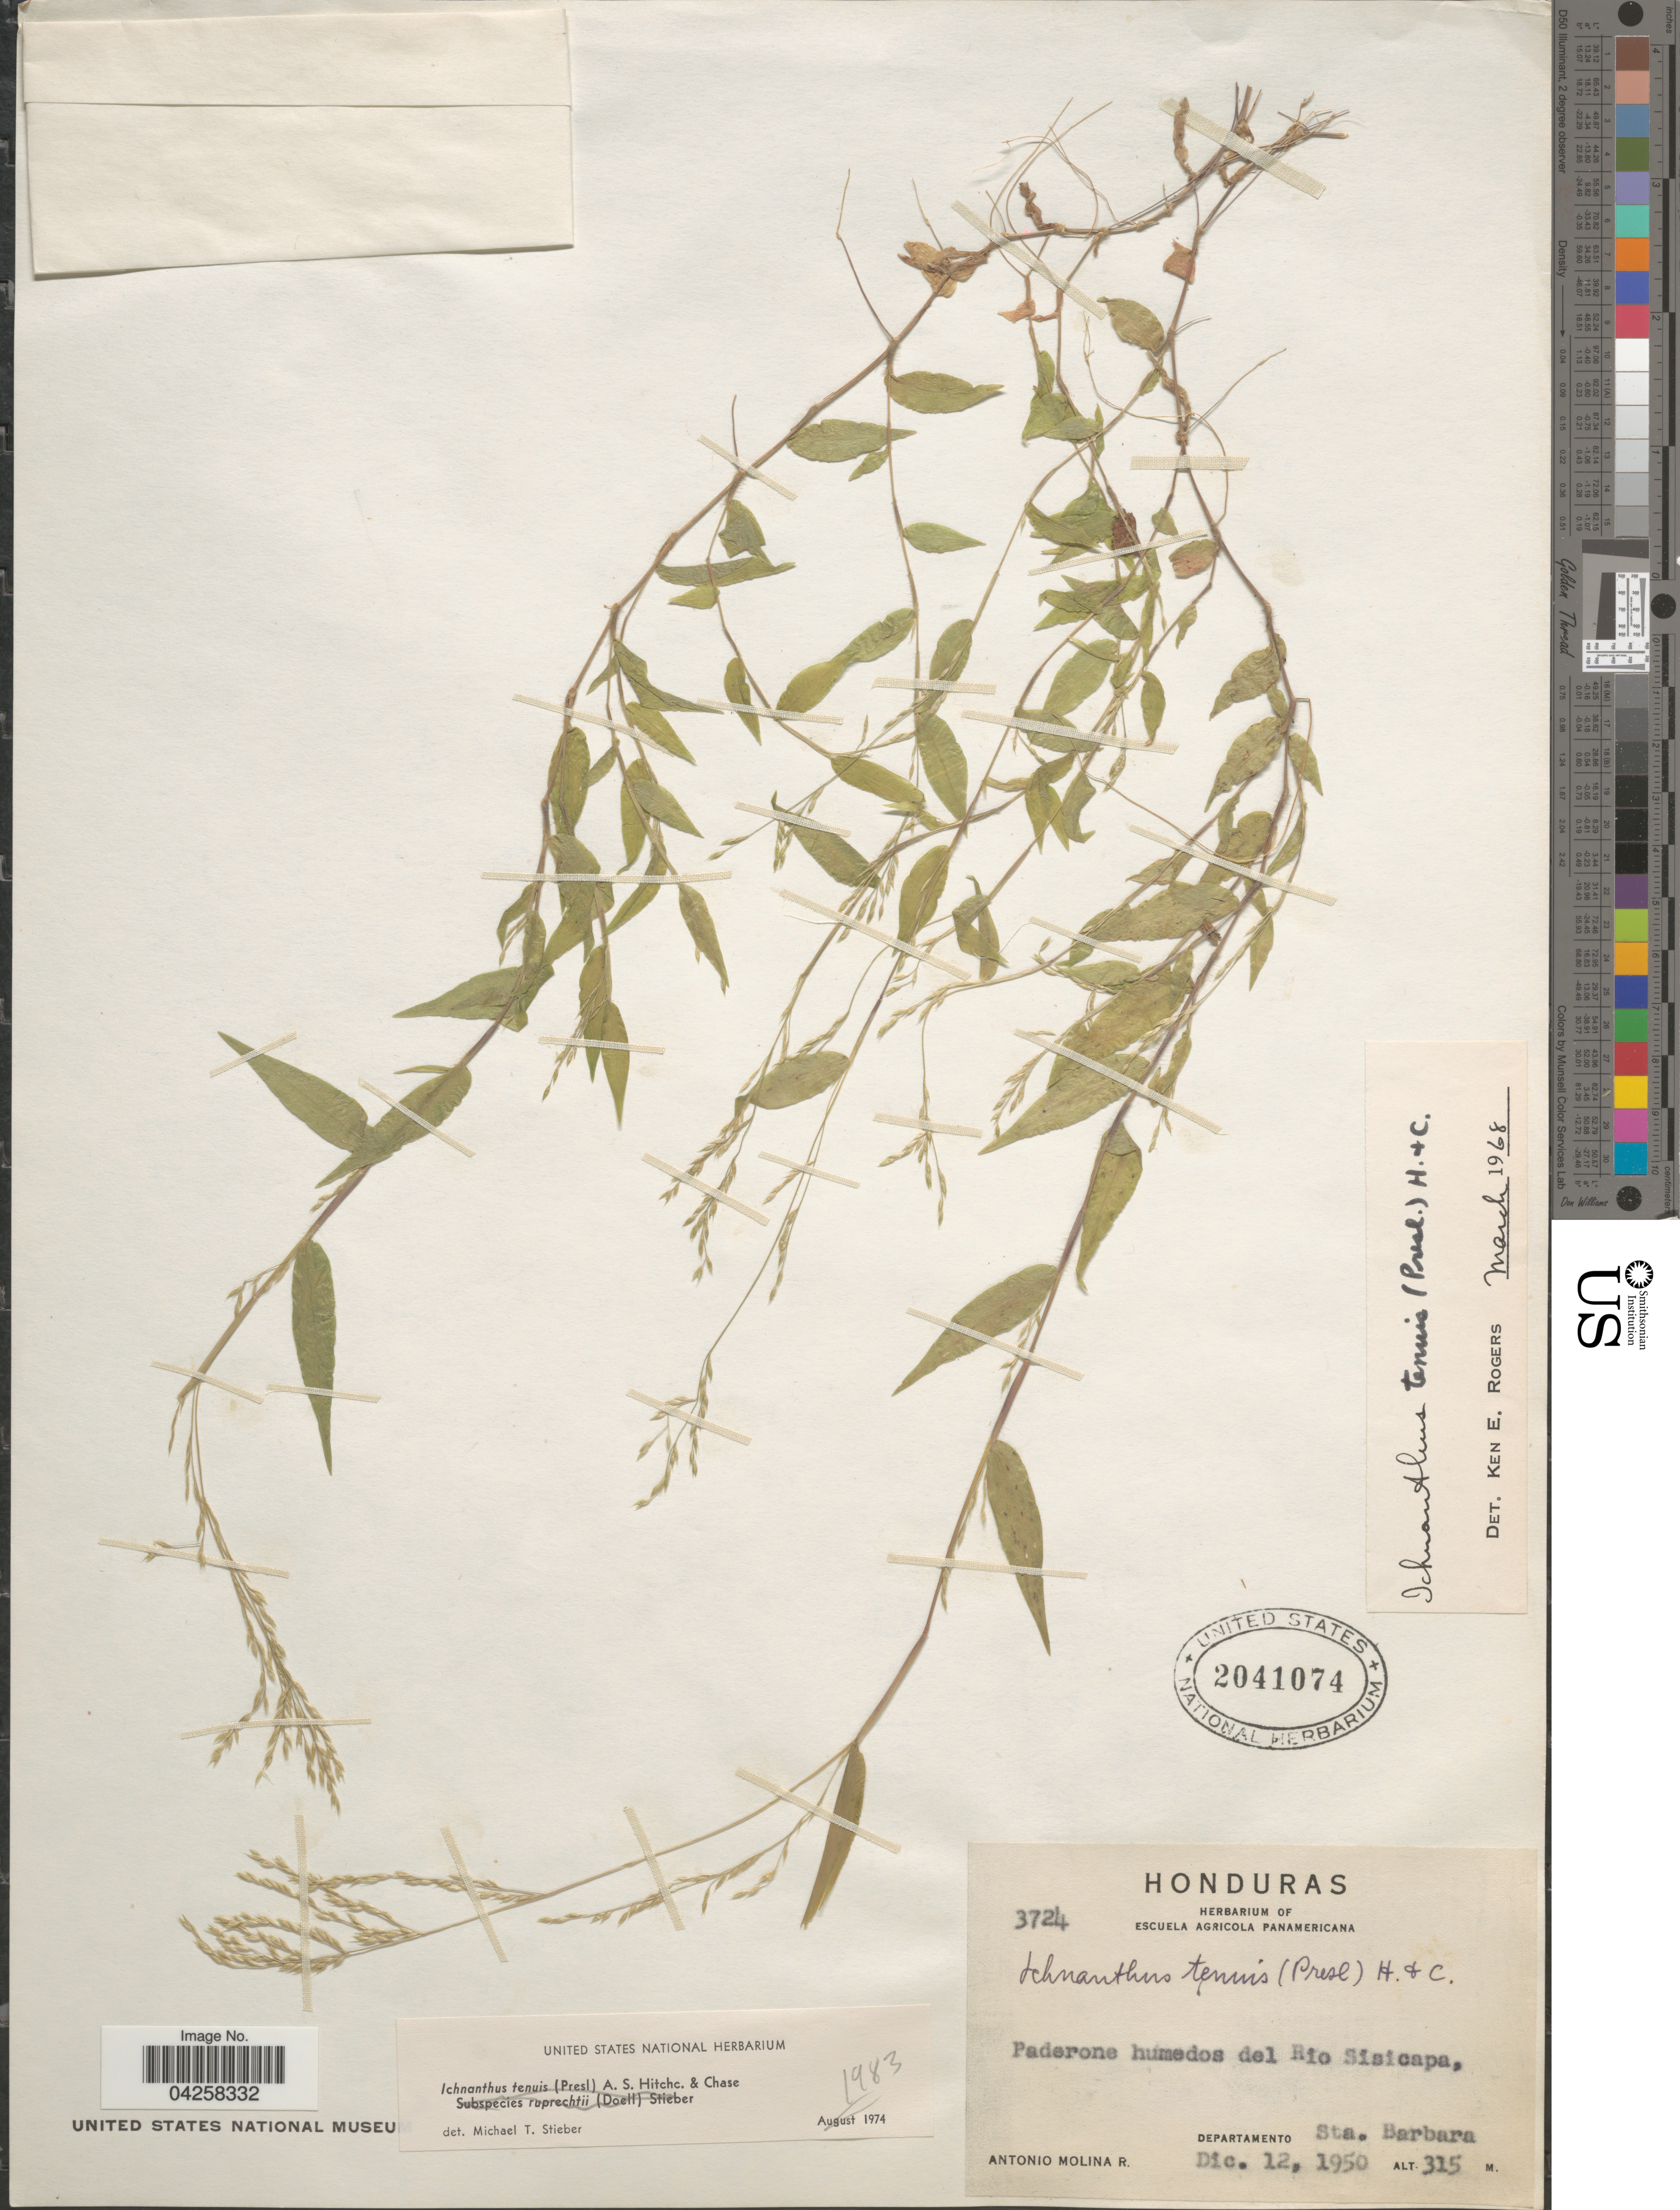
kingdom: Plantae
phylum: Tracheophyta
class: Liliopsida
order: Poales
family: Poaceae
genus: Ichnanthus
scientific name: Ichnanthus tenuis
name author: (J. Presl) Hitchc. & Chase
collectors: A. Molina R.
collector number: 3724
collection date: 1950-12-12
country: Honduras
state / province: Santa Barbara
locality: Paderone humedos del Rio Sisicapa. Departamento Sta. Barbara.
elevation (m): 315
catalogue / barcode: US 2041074